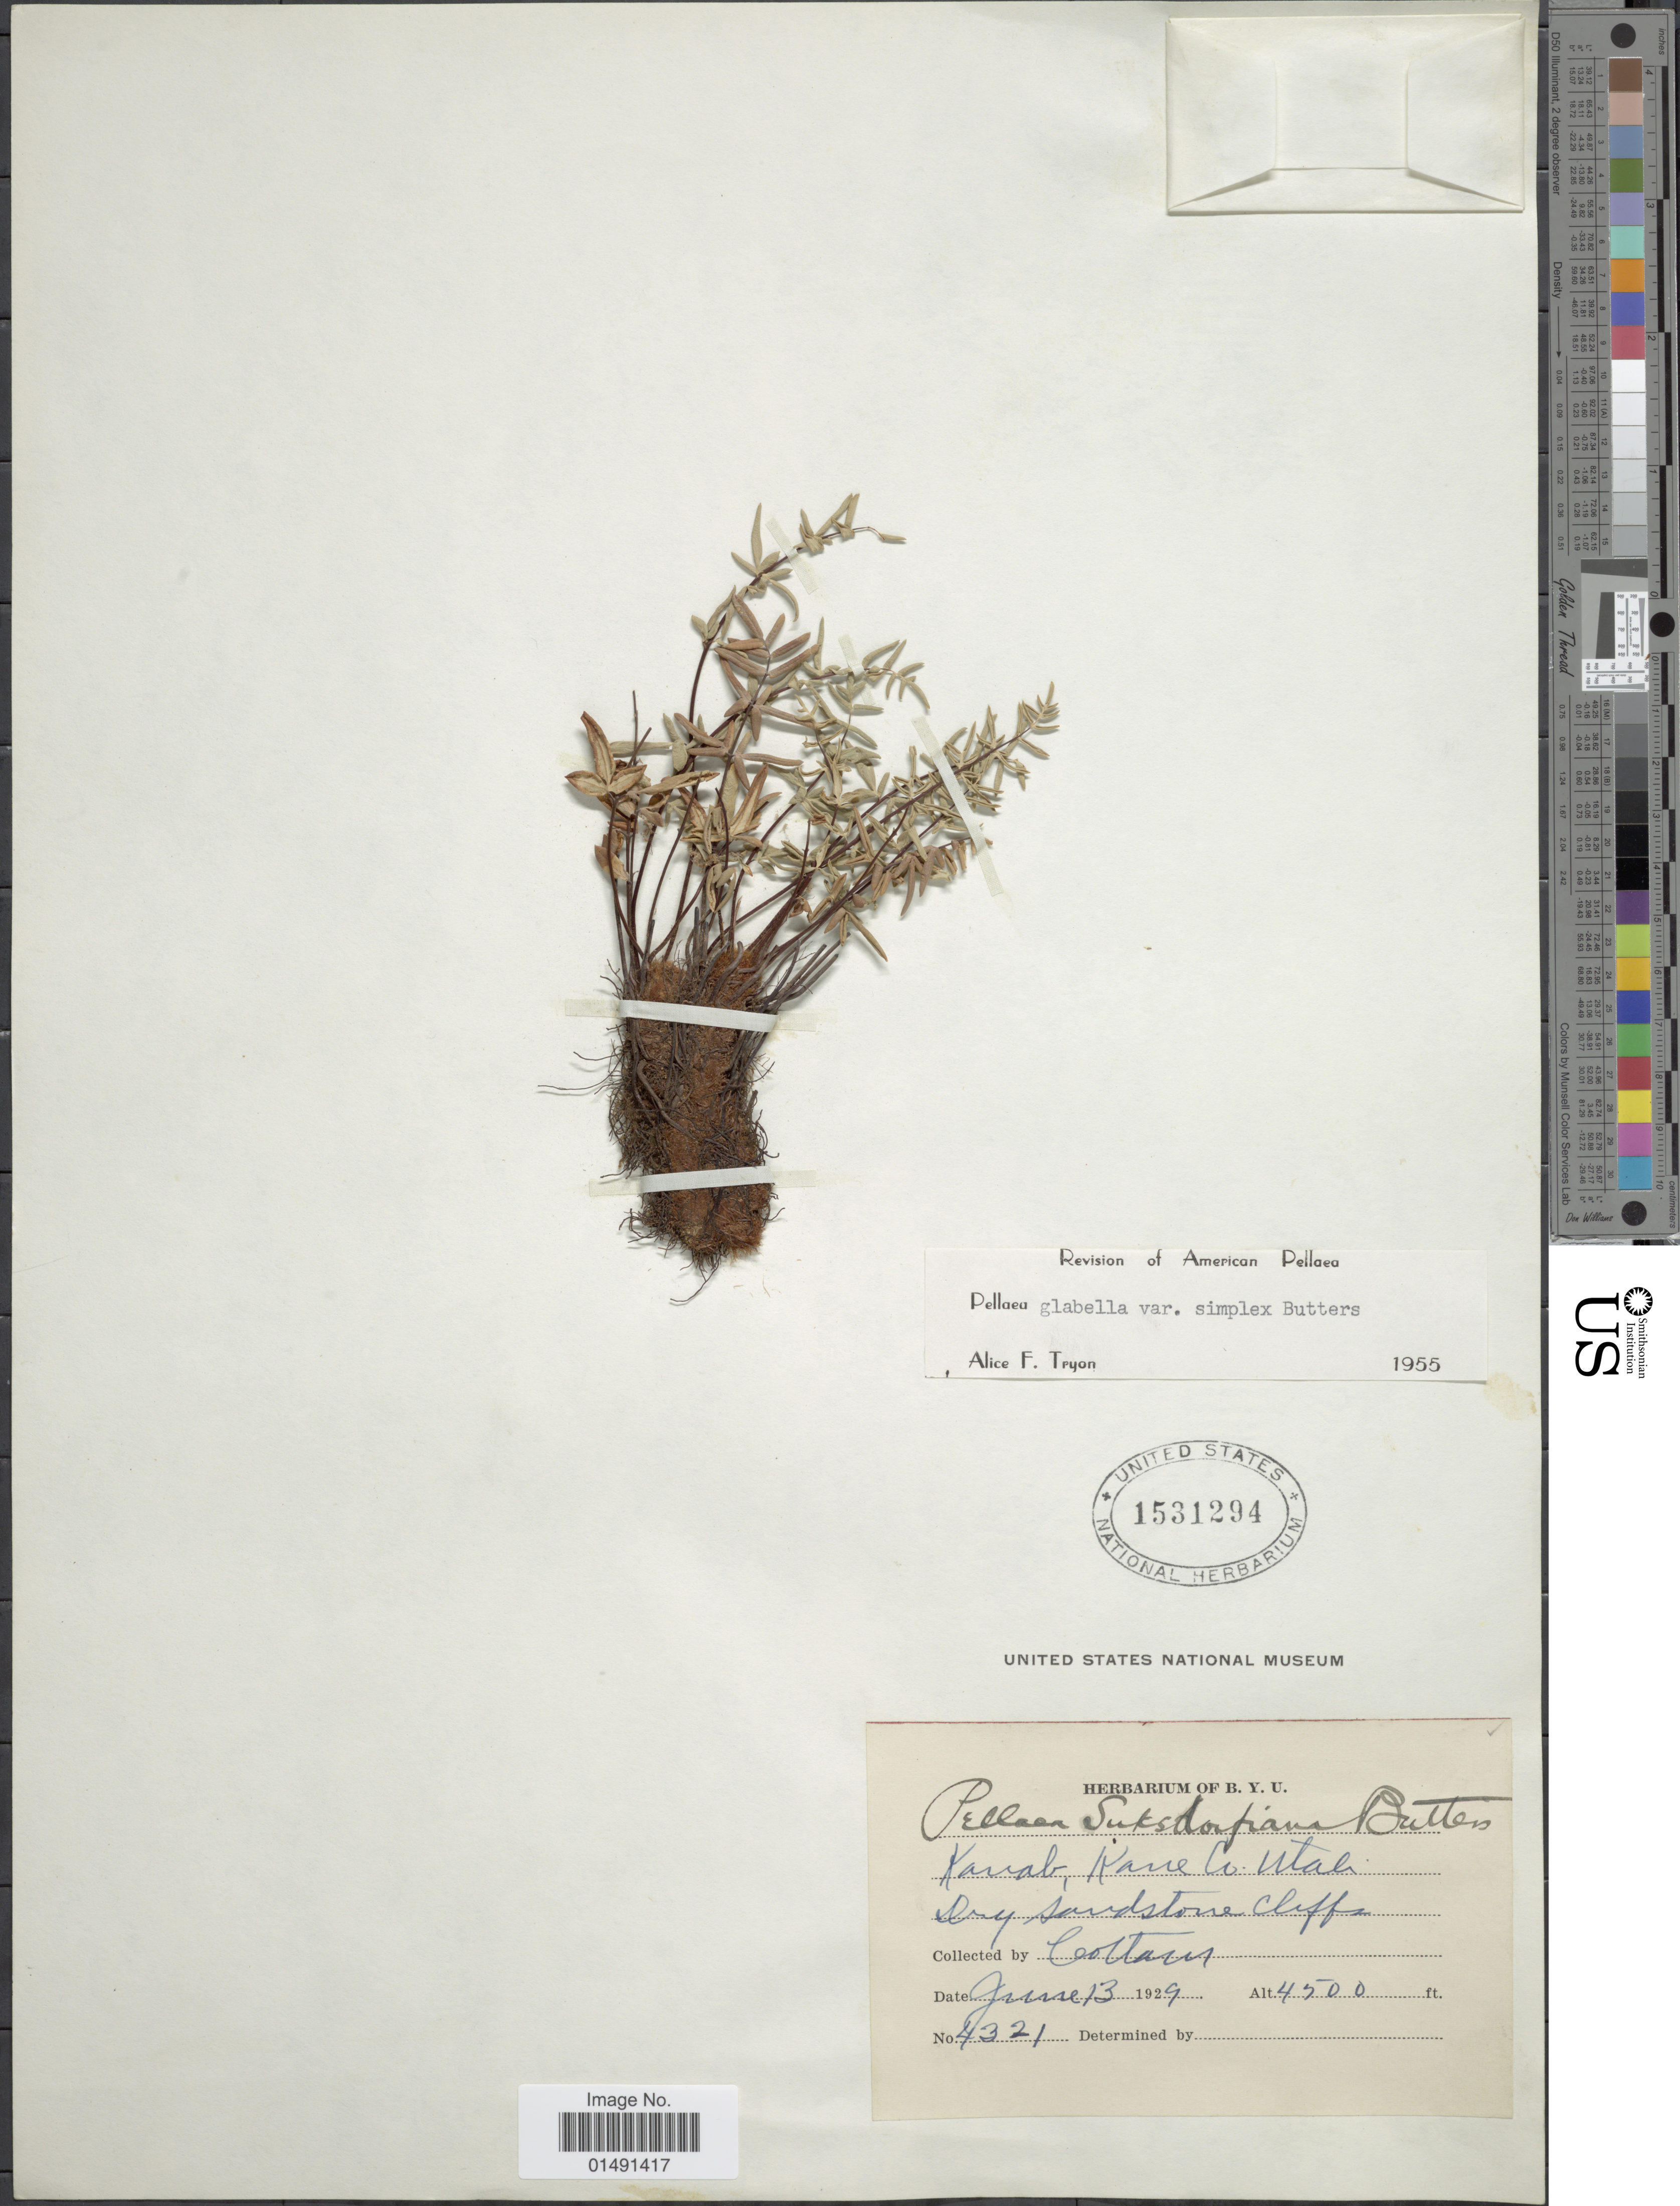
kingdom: Plantae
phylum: Tracheophyta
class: Polypodiopsida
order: Polypodiales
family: Pteridaceae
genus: Pellaea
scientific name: Pellaea glabella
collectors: Cottam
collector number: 4321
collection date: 1929-06-13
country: United States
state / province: Utah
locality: Kanab, Kane Co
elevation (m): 1372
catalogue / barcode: US 1531294